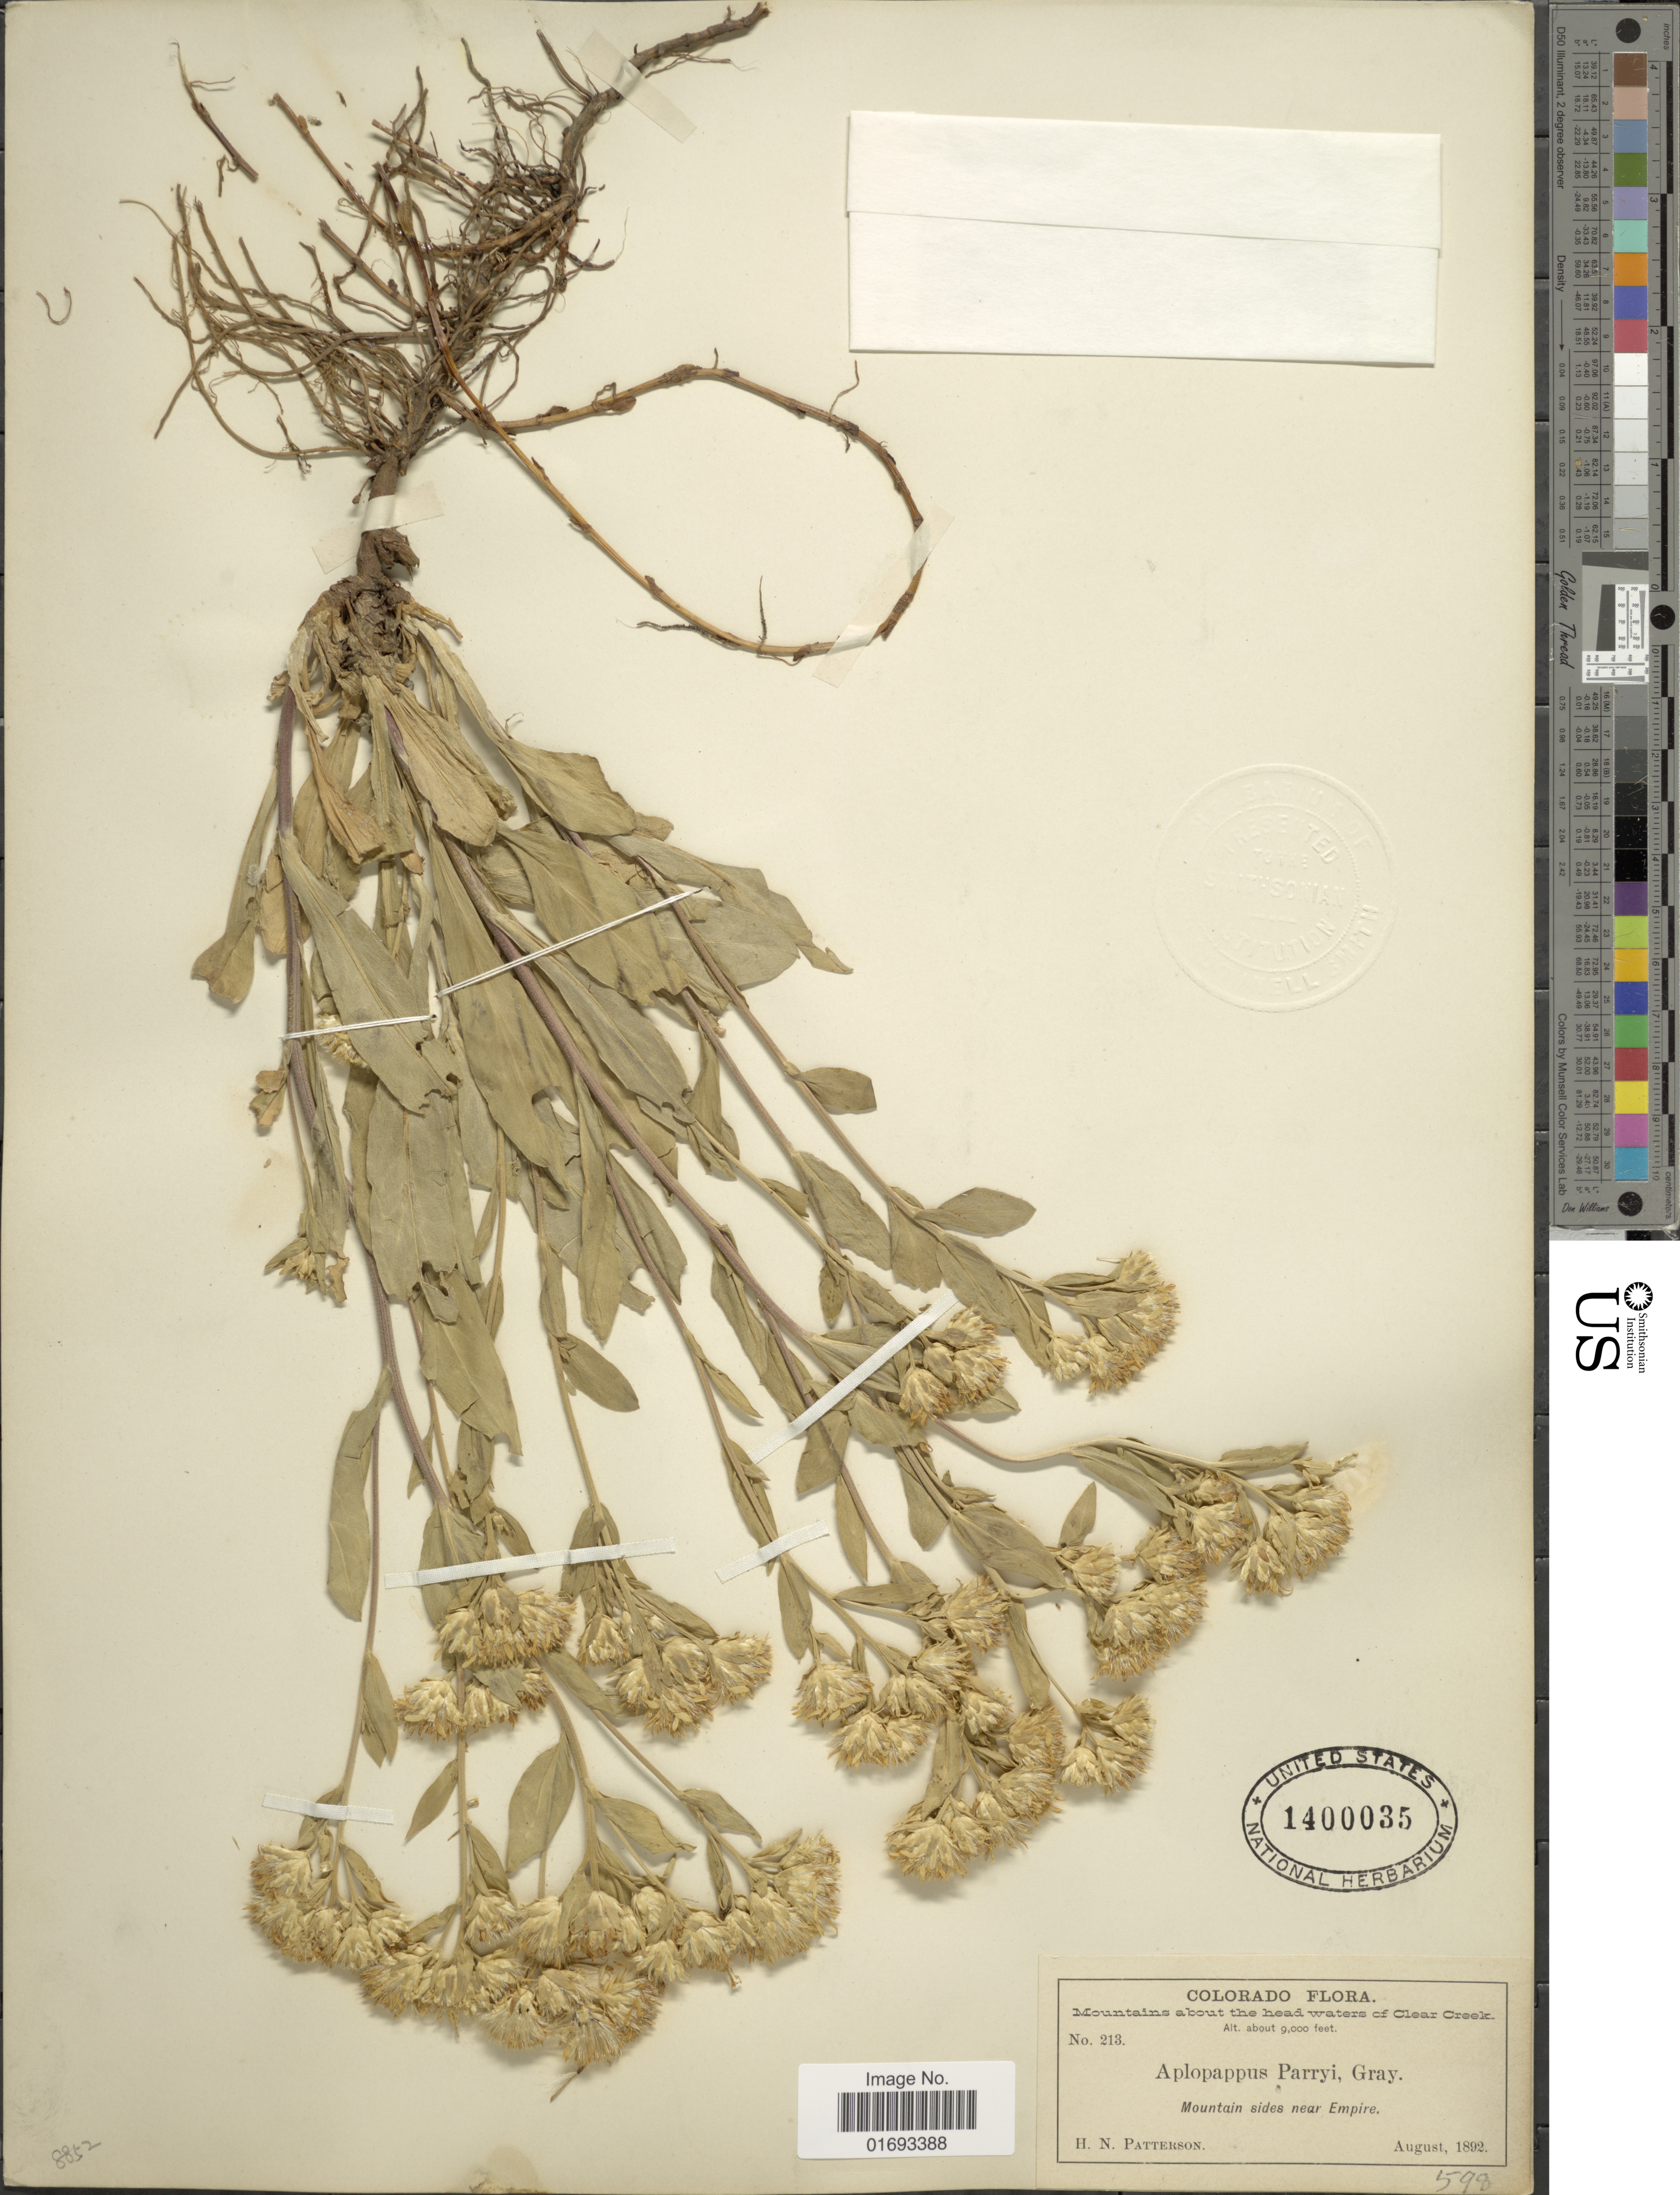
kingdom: Plantae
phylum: Tracheophyta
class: Magnoliopsida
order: Asterales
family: Asteraceae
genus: Oreochrysum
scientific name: Oreochrysum parryi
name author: (A. Gray) Rydb.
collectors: H. N. Patterson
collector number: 213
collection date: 1892-08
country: United States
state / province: Colorado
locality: Mountain sides near Empire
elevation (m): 2743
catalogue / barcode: US 1400035